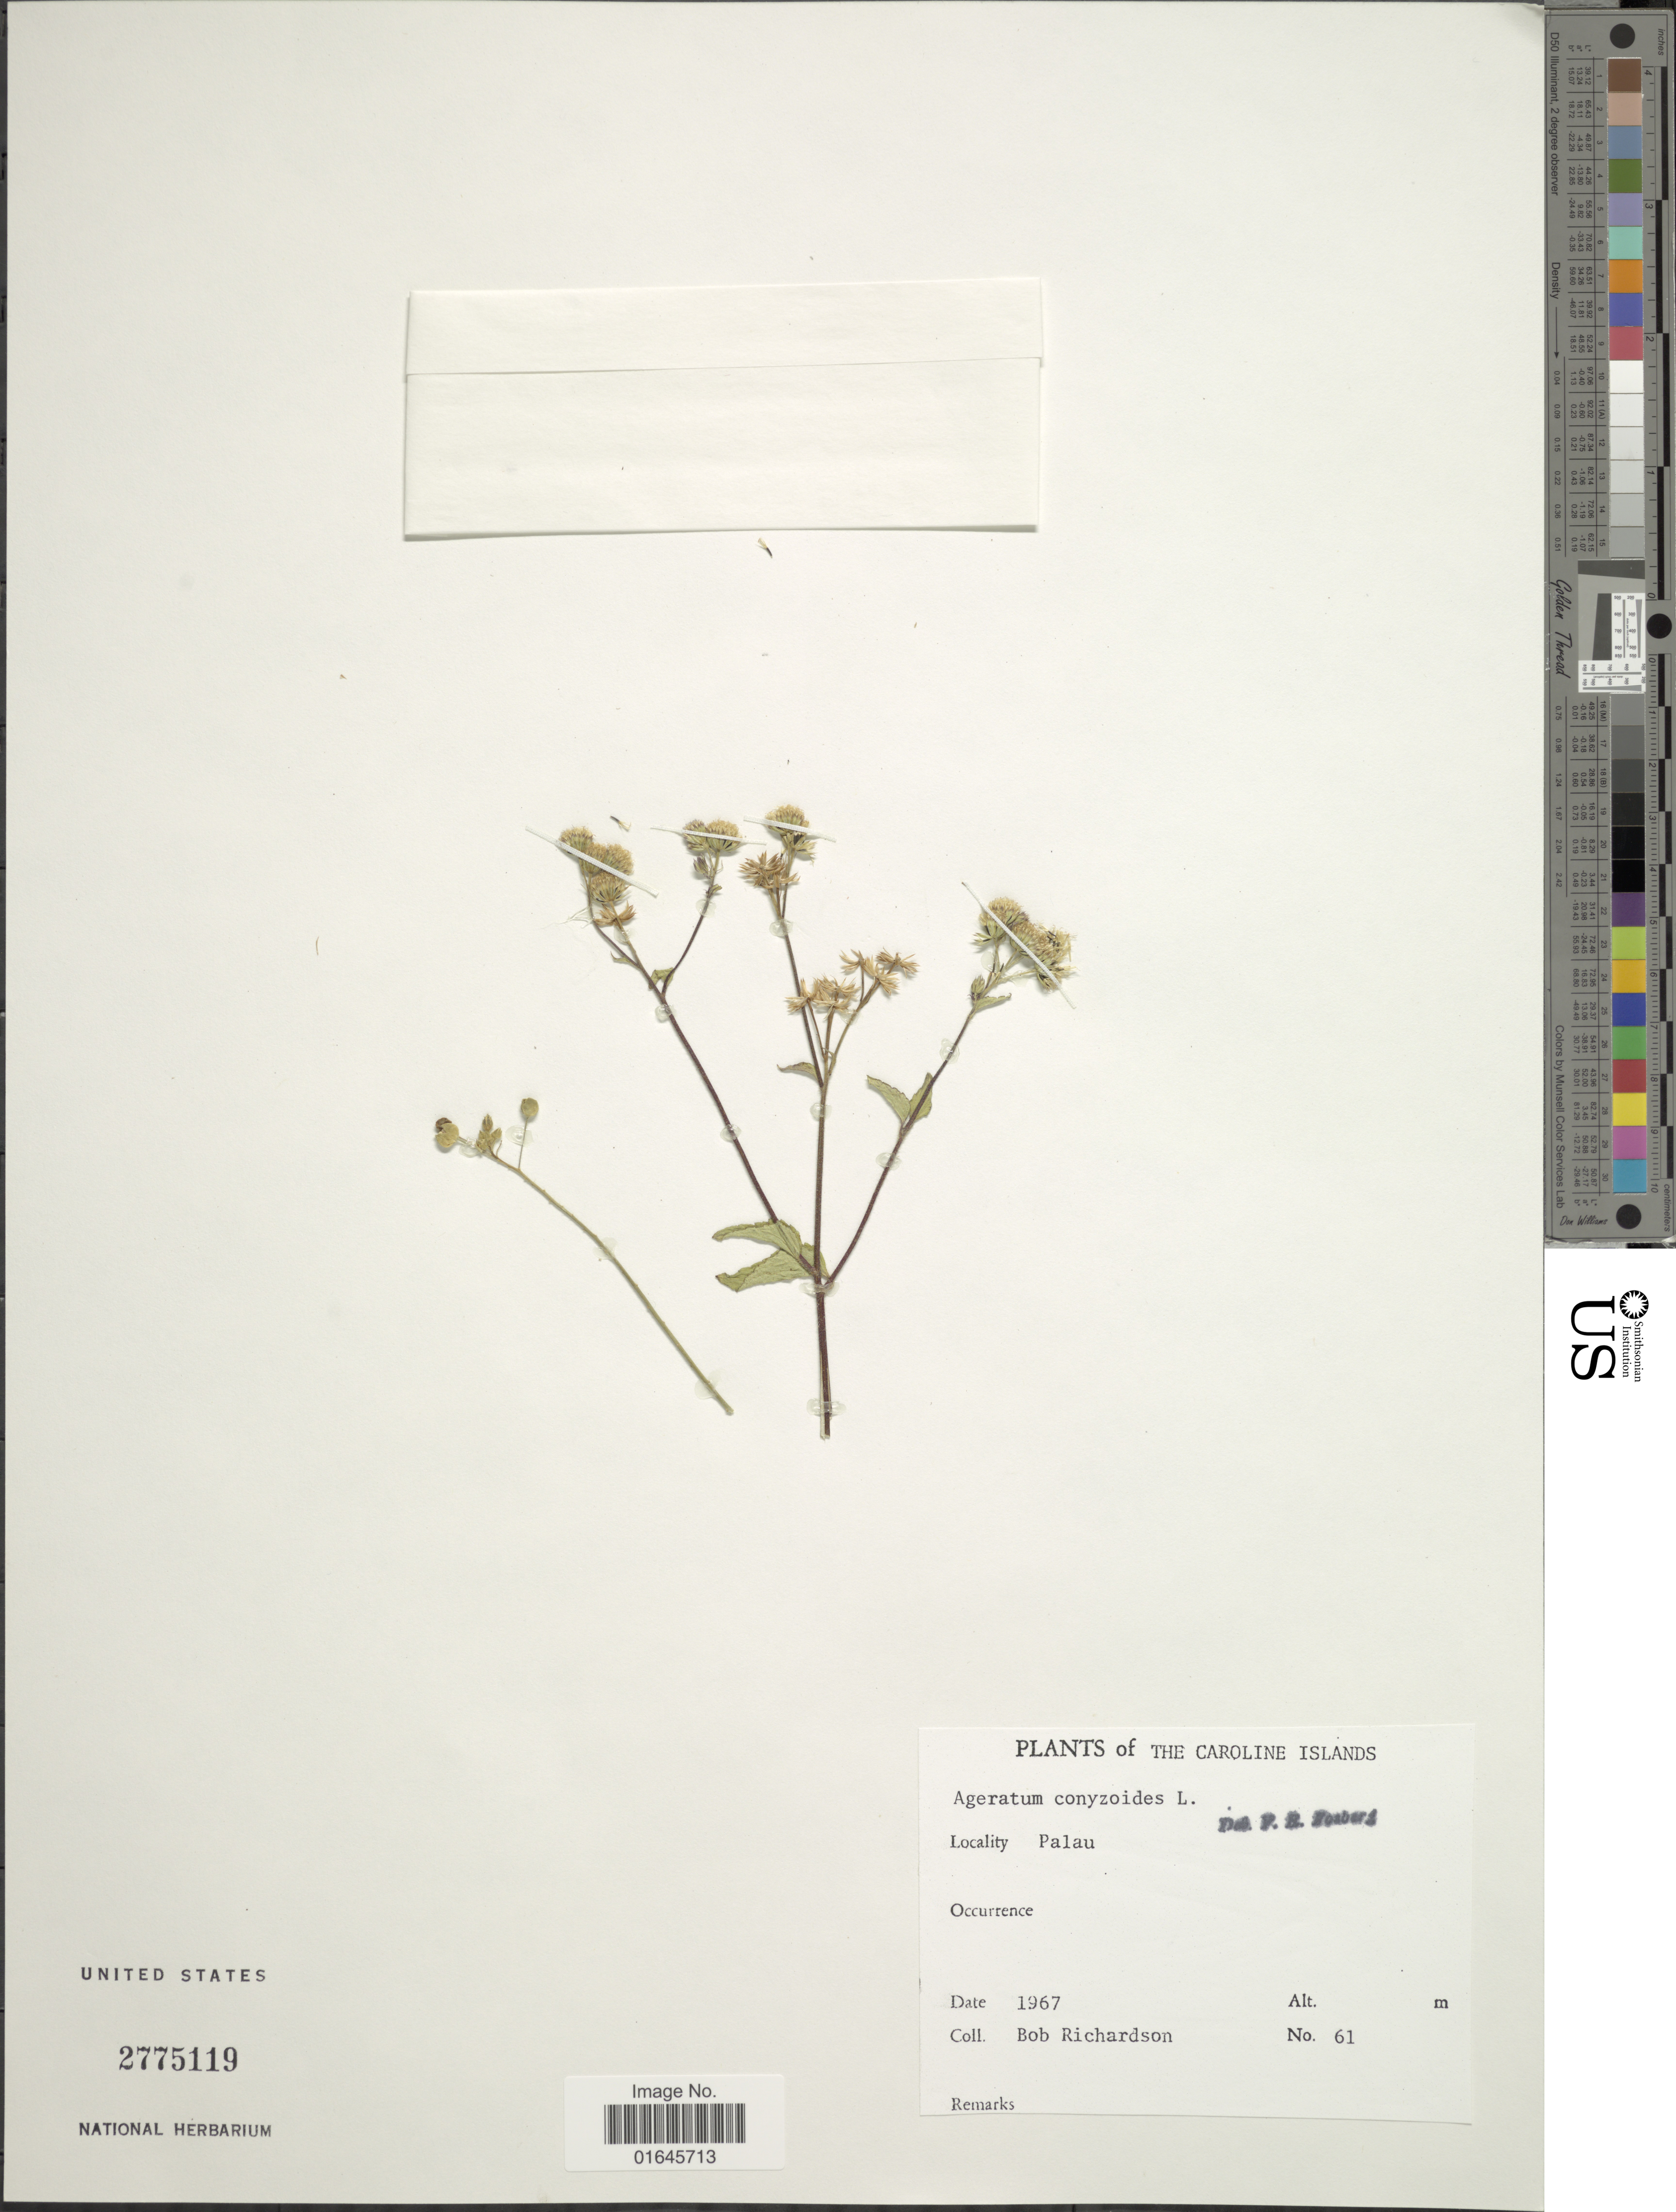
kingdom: Plantae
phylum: Tracheophyta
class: Magnoliopsida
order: Asterales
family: Asteraceae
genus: Ageratum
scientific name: Ageratum conyzoides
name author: L.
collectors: B. Richardson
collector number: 61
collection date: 1967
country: Palau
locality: The Caroline Islands, Palau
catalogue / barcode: US 2775119